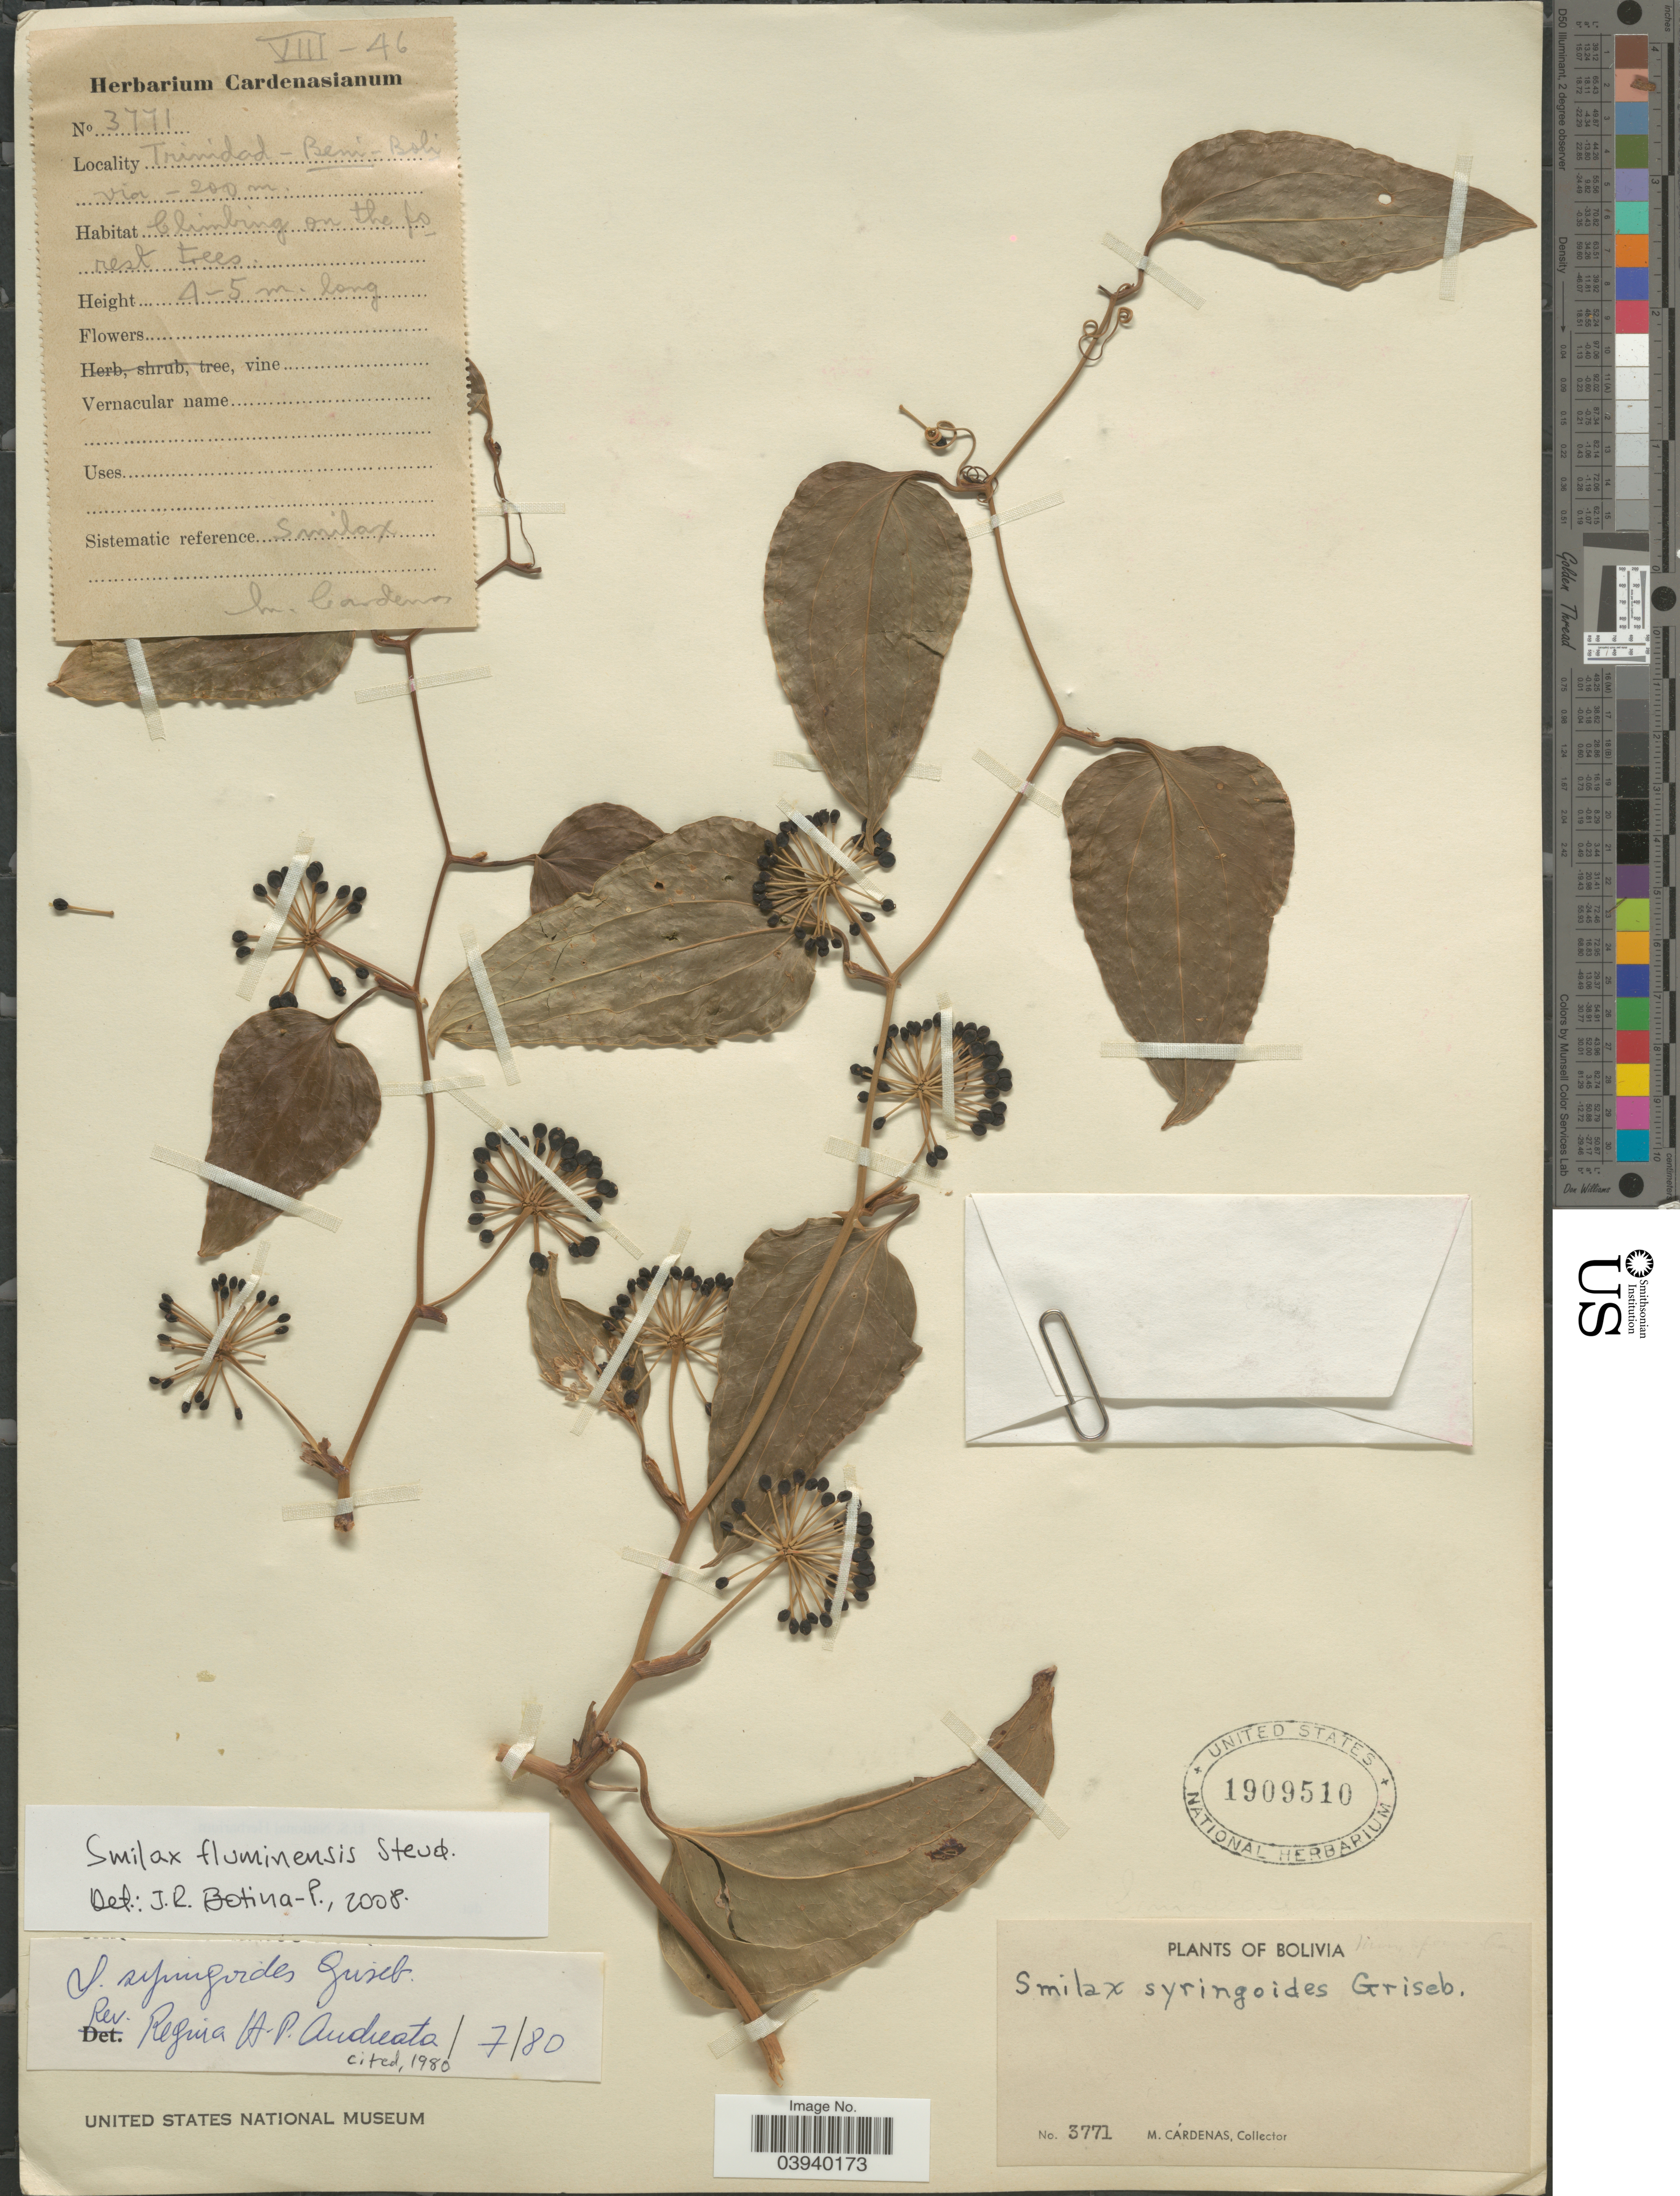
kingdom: Plantae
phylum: Tracheophyta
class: Liliopsida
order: Liliales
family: Smilacaceae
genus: Smilax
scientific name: Smilax fluminensis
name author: Steud.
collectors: M. Cárdenas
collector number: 3771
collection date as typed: Transcribed d/m/y: /8/46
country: Bolivia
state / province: Beni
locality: Trinidad.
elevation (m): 200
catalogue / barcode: US 1909510